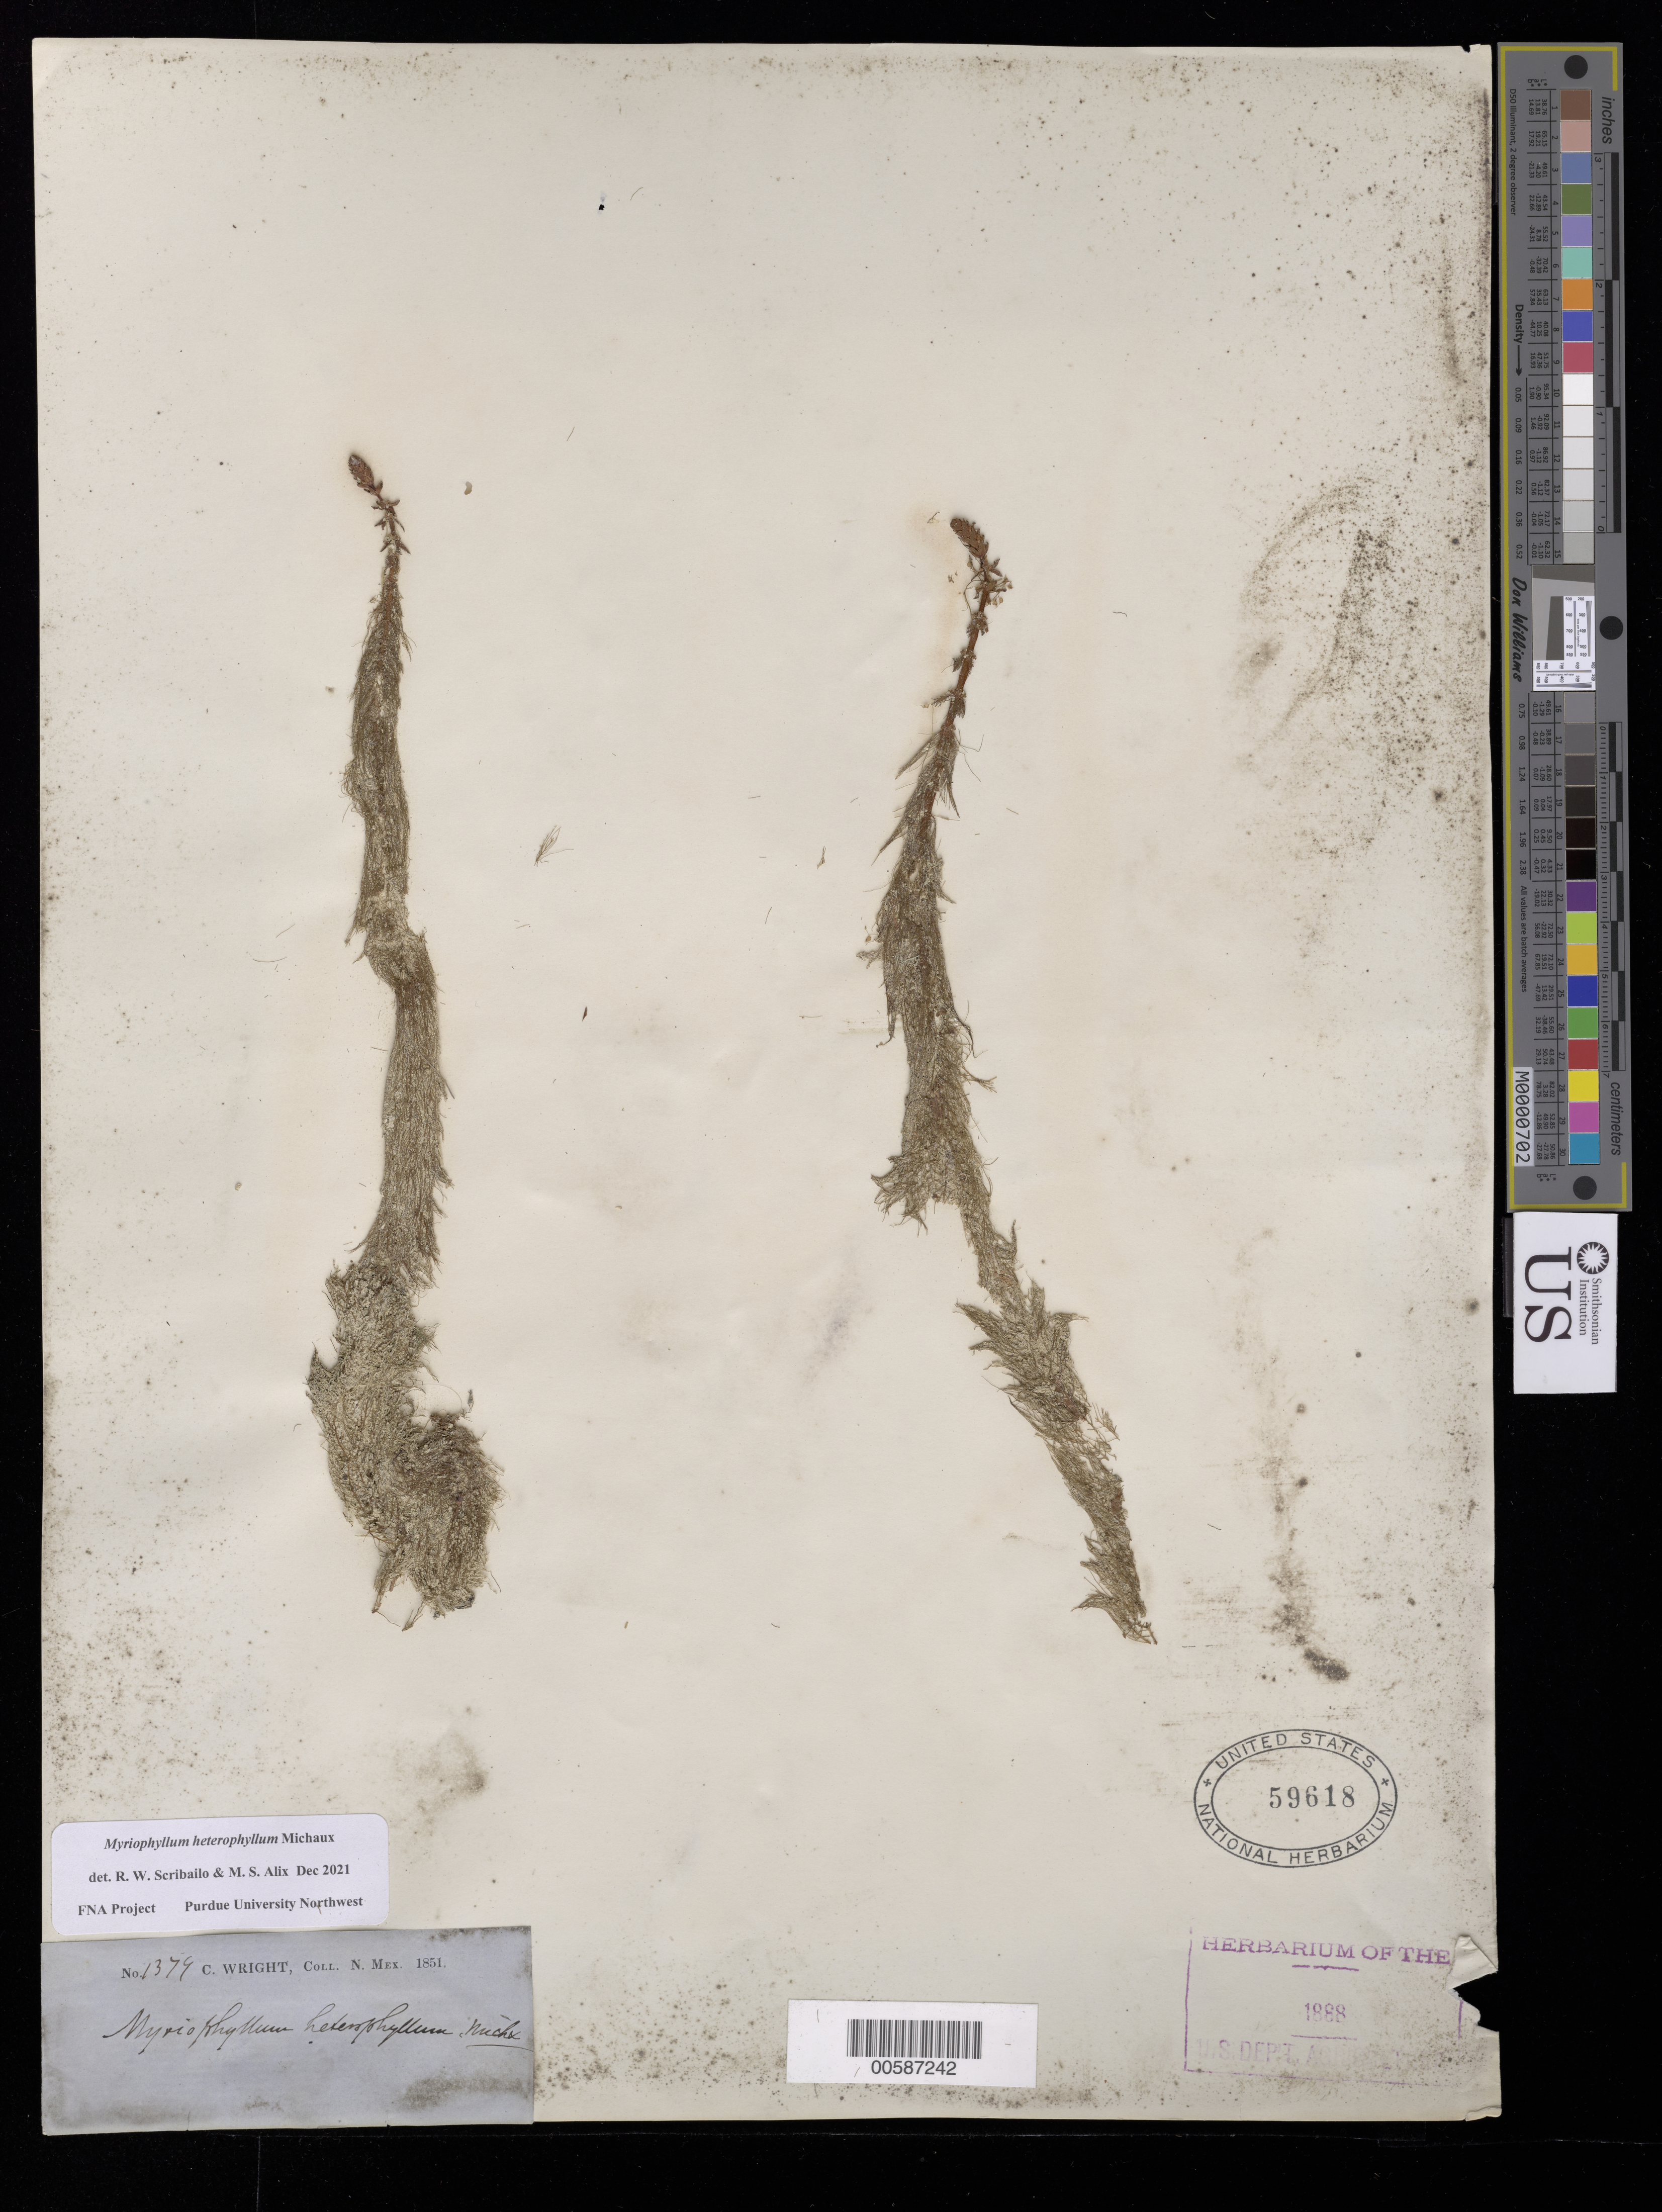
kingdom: Plantae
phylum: Tracheophyta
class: Magnoliopsida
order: Saxifragales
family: Haloragaceae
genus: Myriophyllum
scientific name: Myriophyllum heterophyllum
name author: Michx.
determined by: Scribailo, R. W.; Alix, M. S.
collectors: C. Wright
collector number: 1379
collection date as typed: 1851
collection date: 1851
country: United States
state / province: New Mexico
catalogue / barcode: US 59618